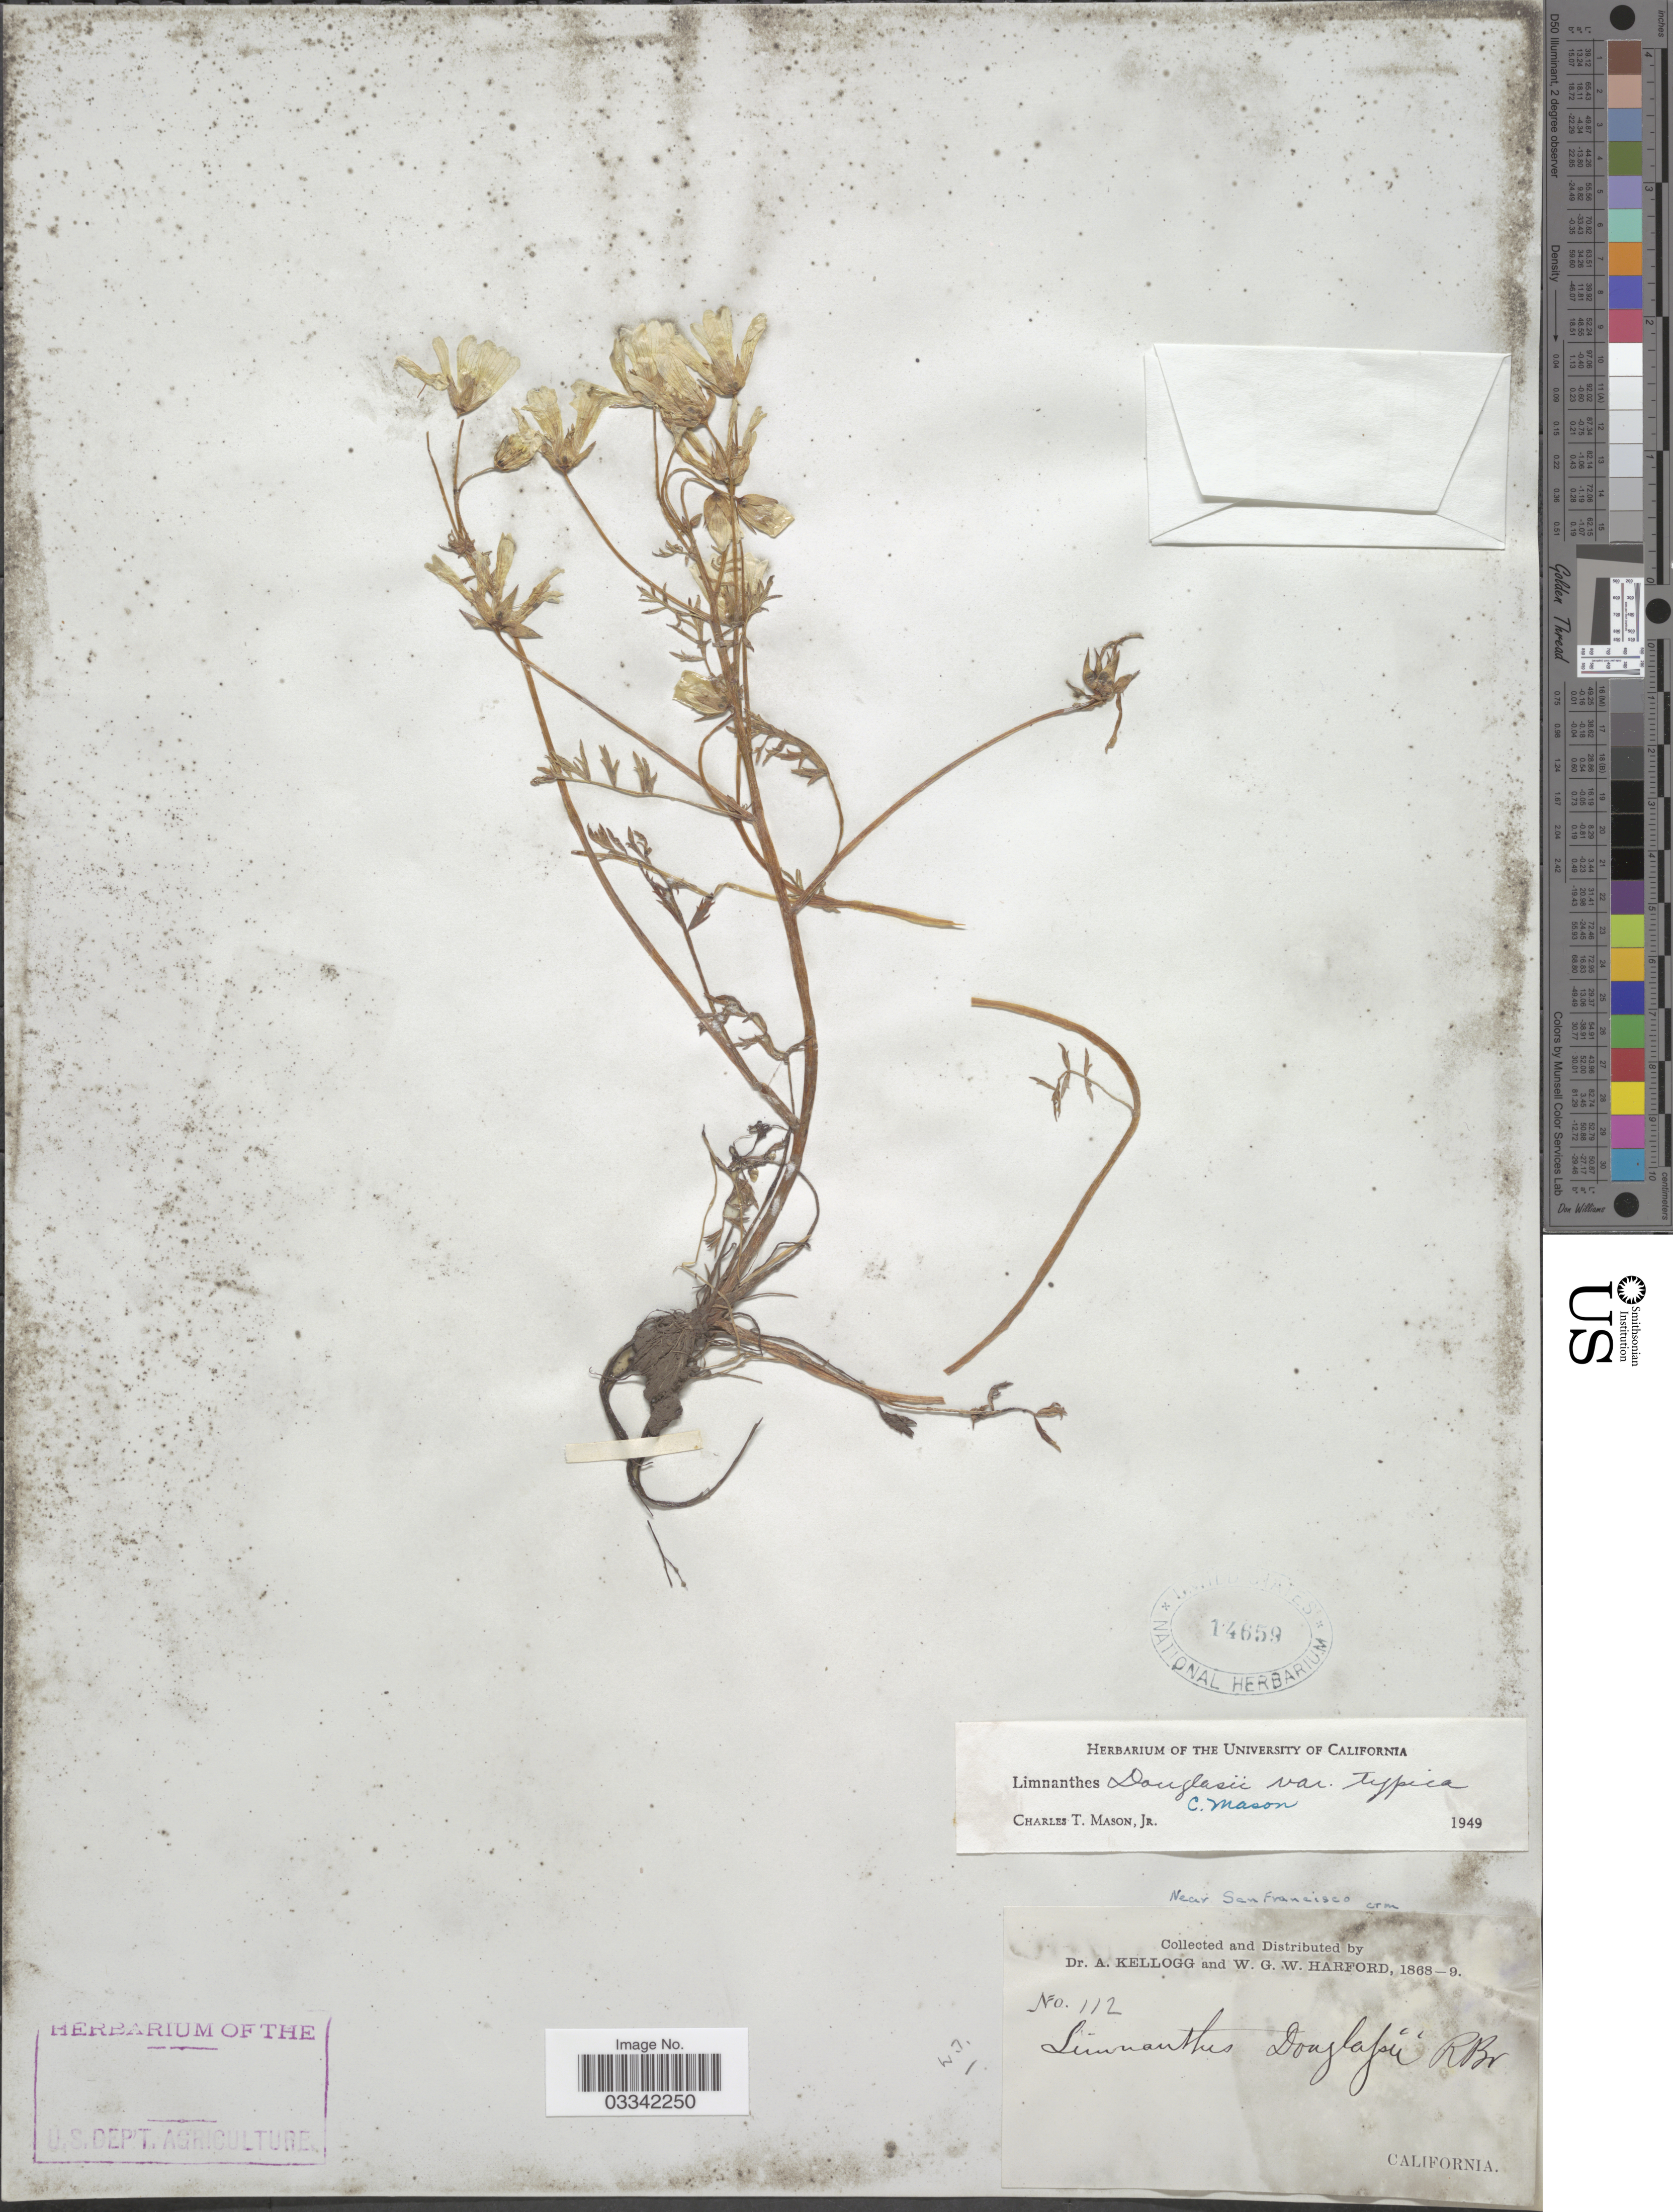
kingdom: Plantae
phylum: Tracheophyta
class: Magnoliopsida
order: Brassicales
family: Limnanthaceae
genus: Limnanthes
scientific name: Limnanthes douglasii var. douglasii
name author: R. Br.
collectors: A. Kellogg & W. G. W. Harford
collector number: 112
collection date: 1868/1869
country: United States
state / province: California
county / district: San Francisco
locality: Near San Francisco.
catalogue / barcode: US 14659